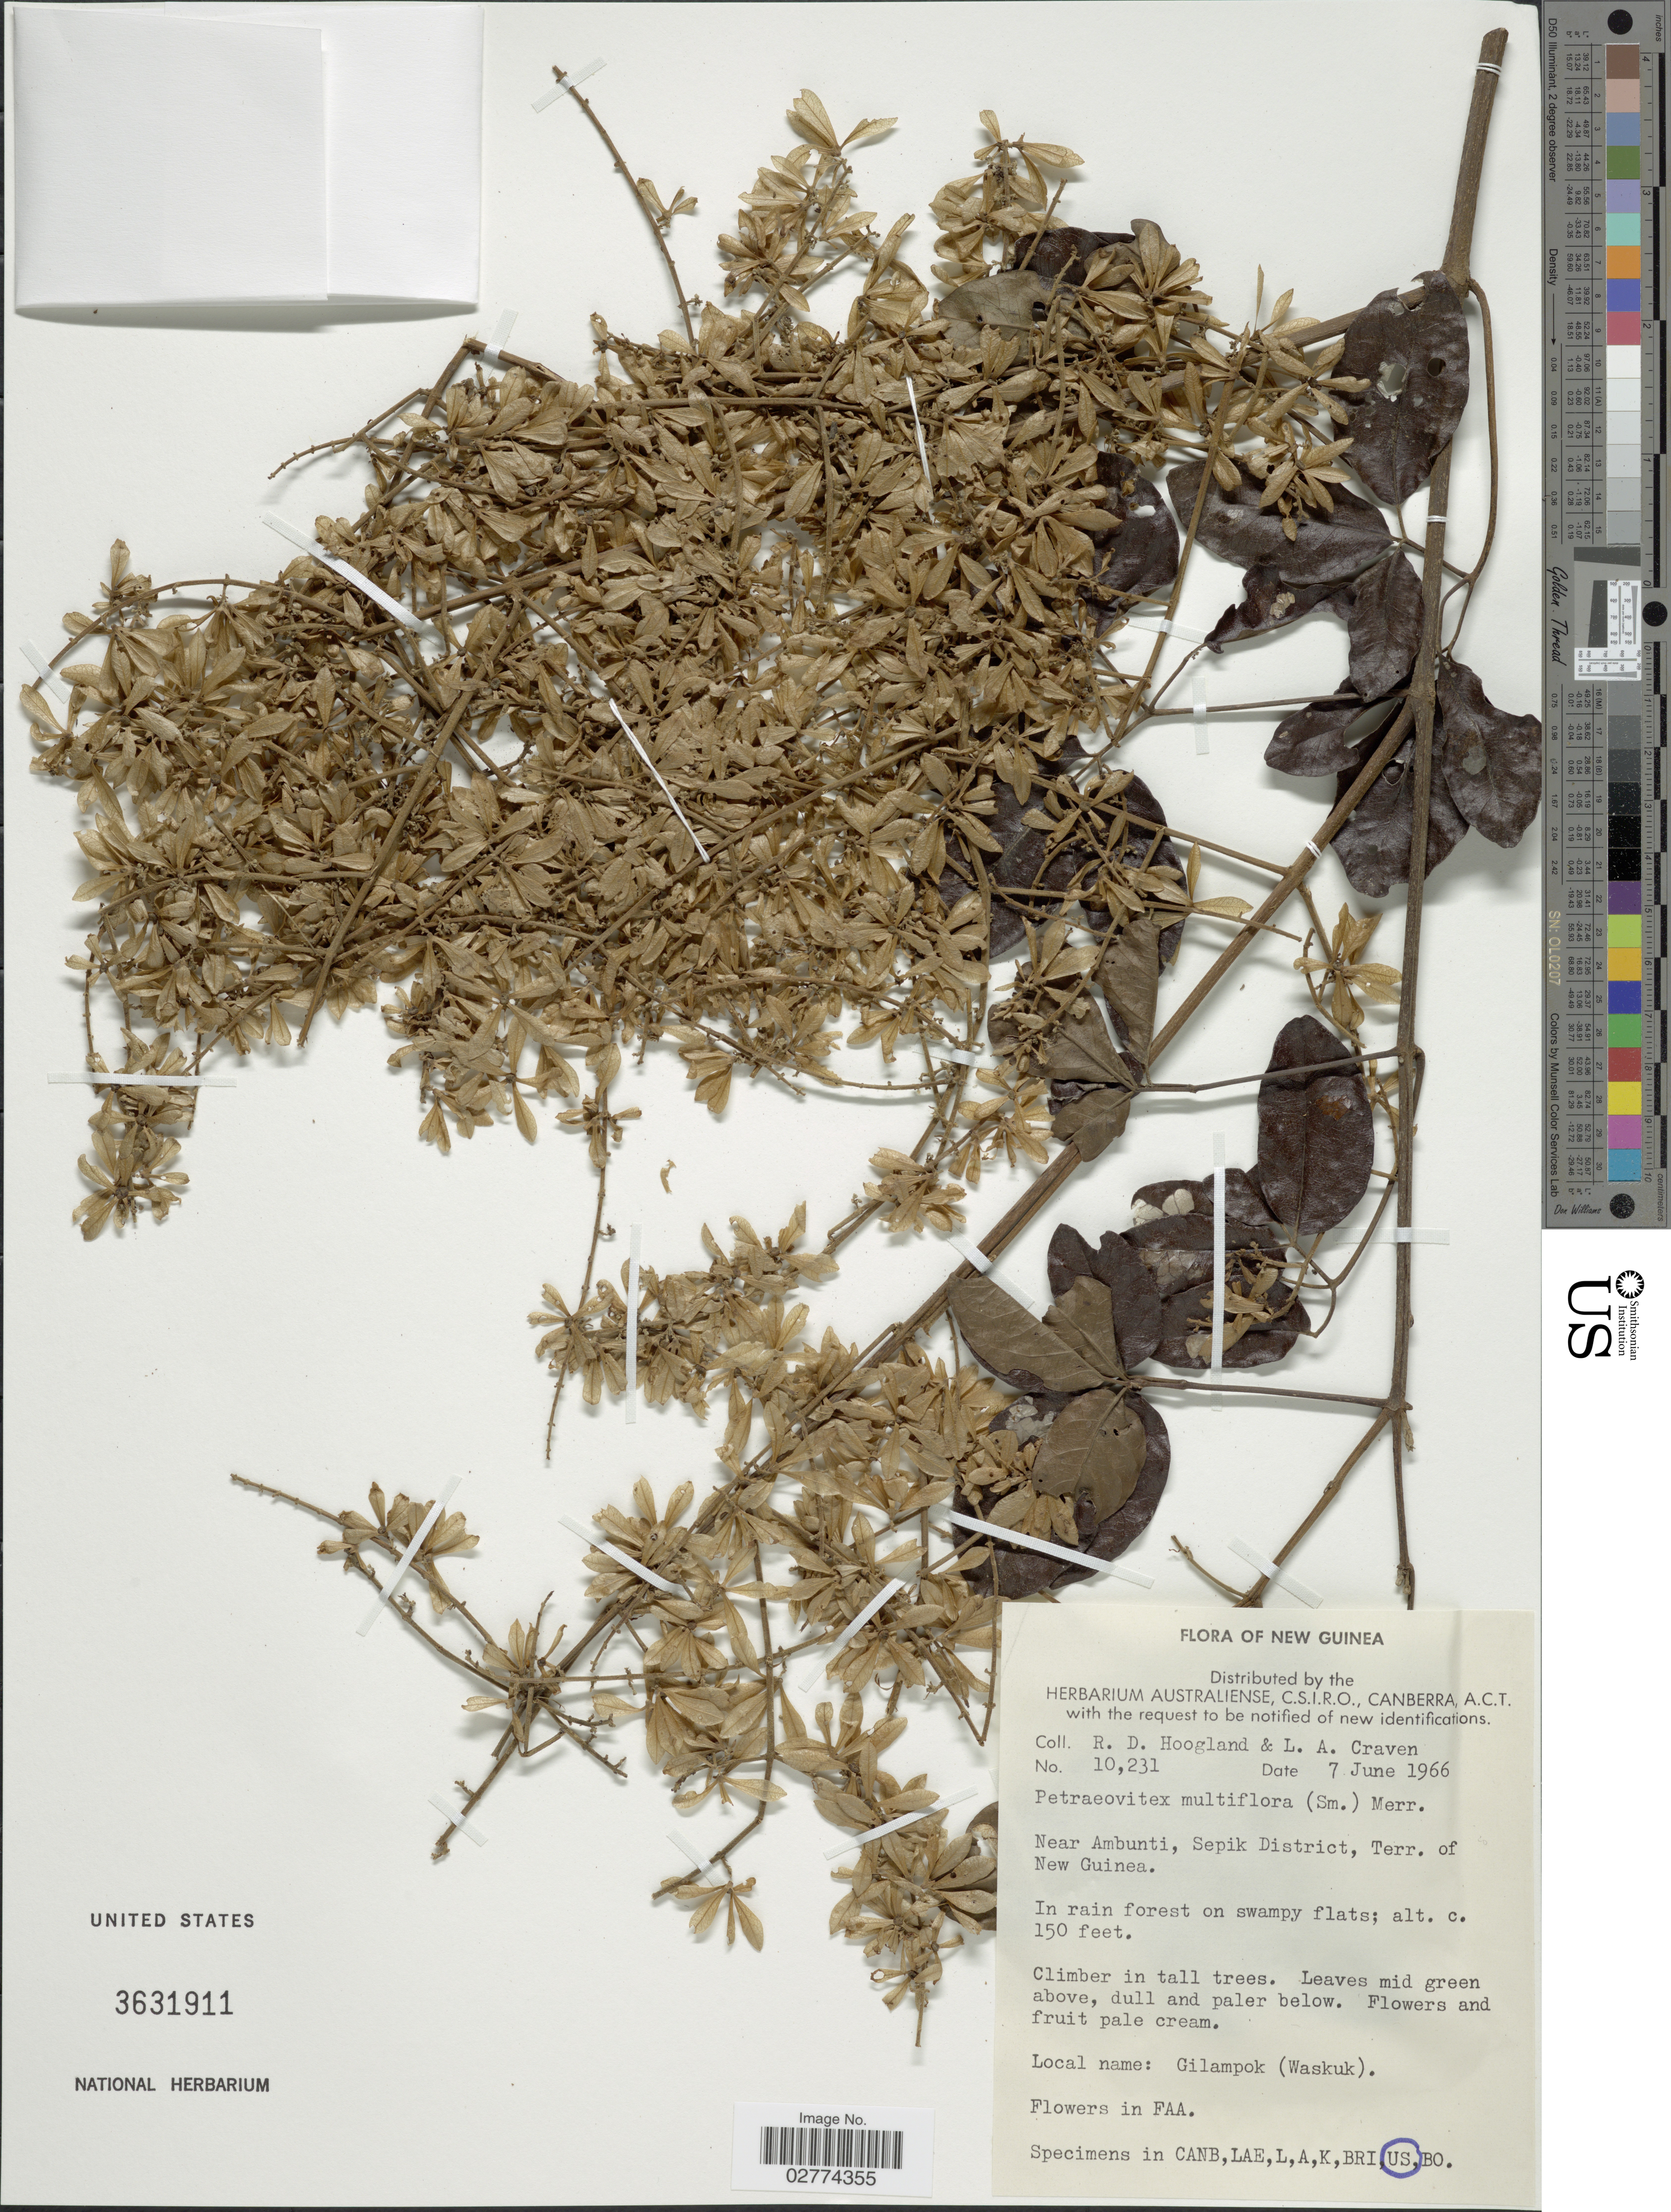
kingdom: Plantae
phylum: Tracheophyta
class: Magnoliopsida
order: Lamiales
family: Lamiaceae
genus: Petraeovitex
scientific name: Petraeovitex multiflora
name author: (Small) Merr.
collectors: R. D. Hoogland & L. A. Craven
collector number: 10231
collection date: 1966-06-07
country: Papua New Guinea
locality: Near Ambunti, Sepik District, Terr. of New Guinea.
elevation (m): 46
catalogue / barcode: US 3631911